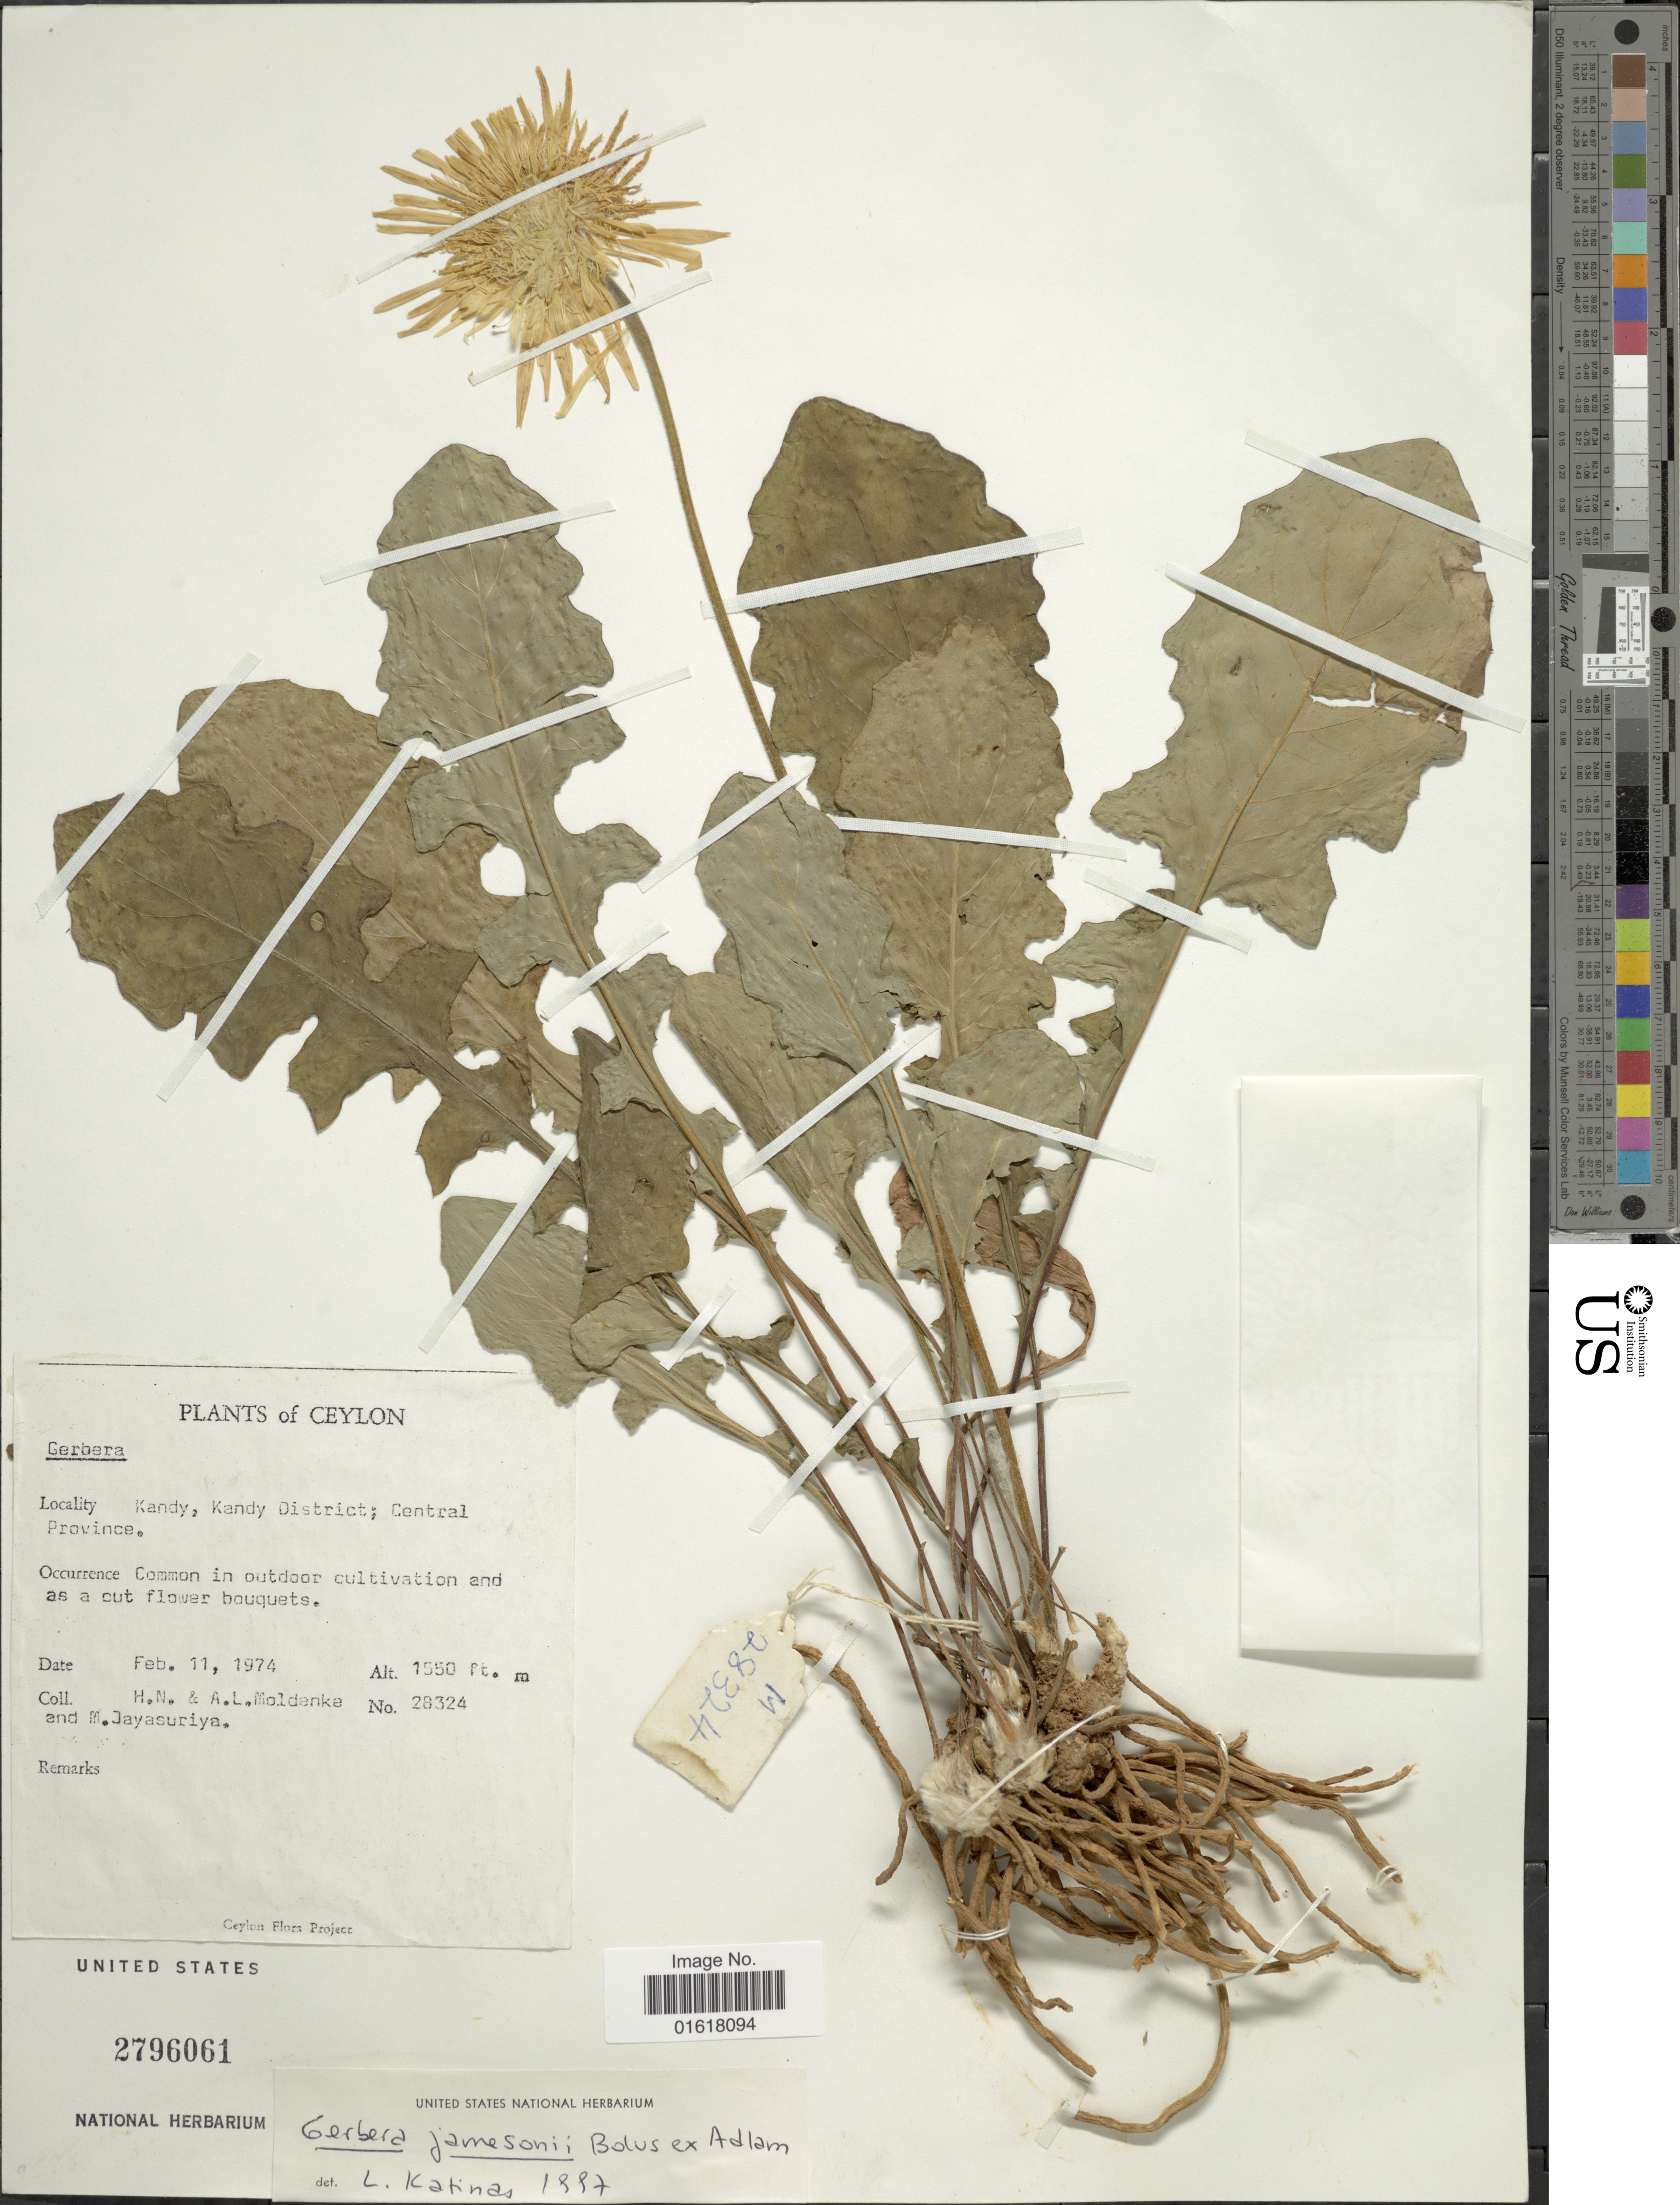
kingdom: Plantae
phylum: Tracheophyta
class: Magnoliopsida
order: Asterales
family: Asteraceae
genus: Gerbera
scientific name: Gerbera jamesonii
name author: Bolus ex Hook. f.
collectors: H. N. Moldenke, A. L. Moldenke & M. Jayasuriya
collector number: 28324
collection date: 1974-02-11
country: Sri Lanka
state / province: Central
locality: Kandy, Kandy District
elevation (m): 472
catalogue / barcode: US 2796061